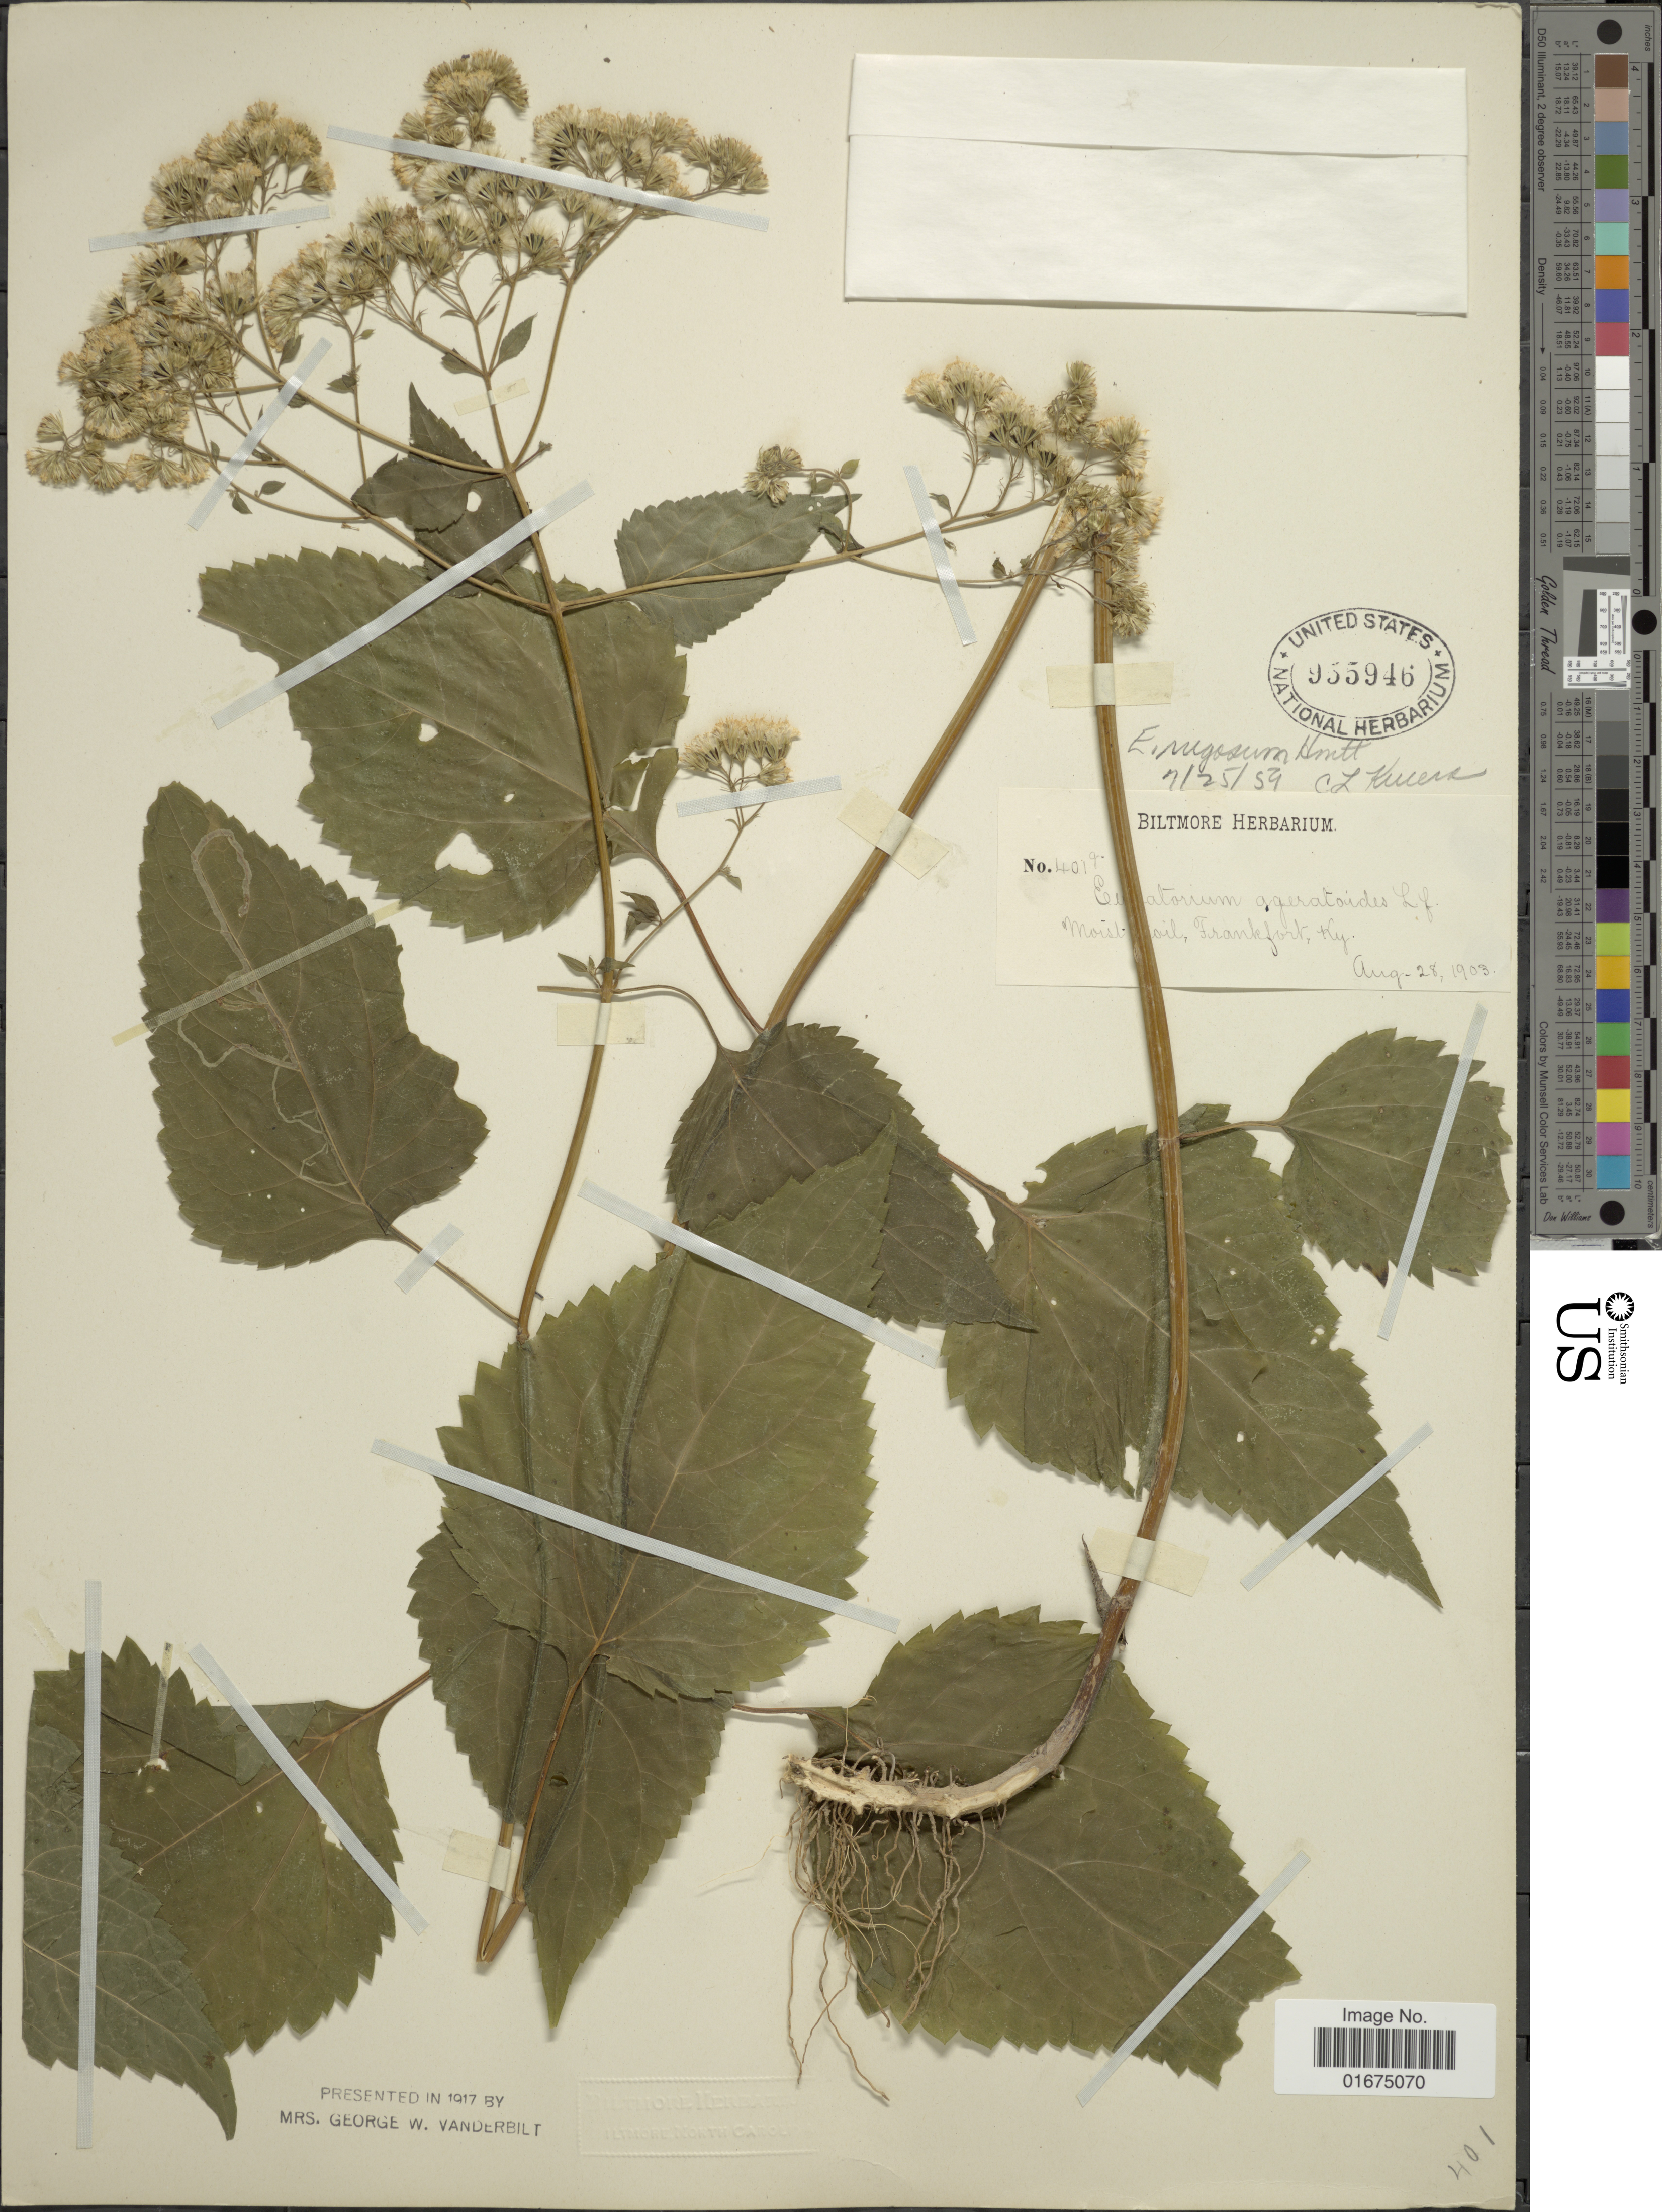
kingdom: Plantae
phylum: Tracheophyta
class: Magnoliopsida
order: Asterales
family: Asteraceae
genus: Ageratina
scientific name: Ageratina altissima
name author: (L.) R.M. King & H. Rob.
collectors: ex herb. Biltmore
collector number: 401g*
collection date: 1903-08-28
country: United States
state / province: Kentucky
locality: Moist soil, Frankfort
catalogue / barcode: US 955946